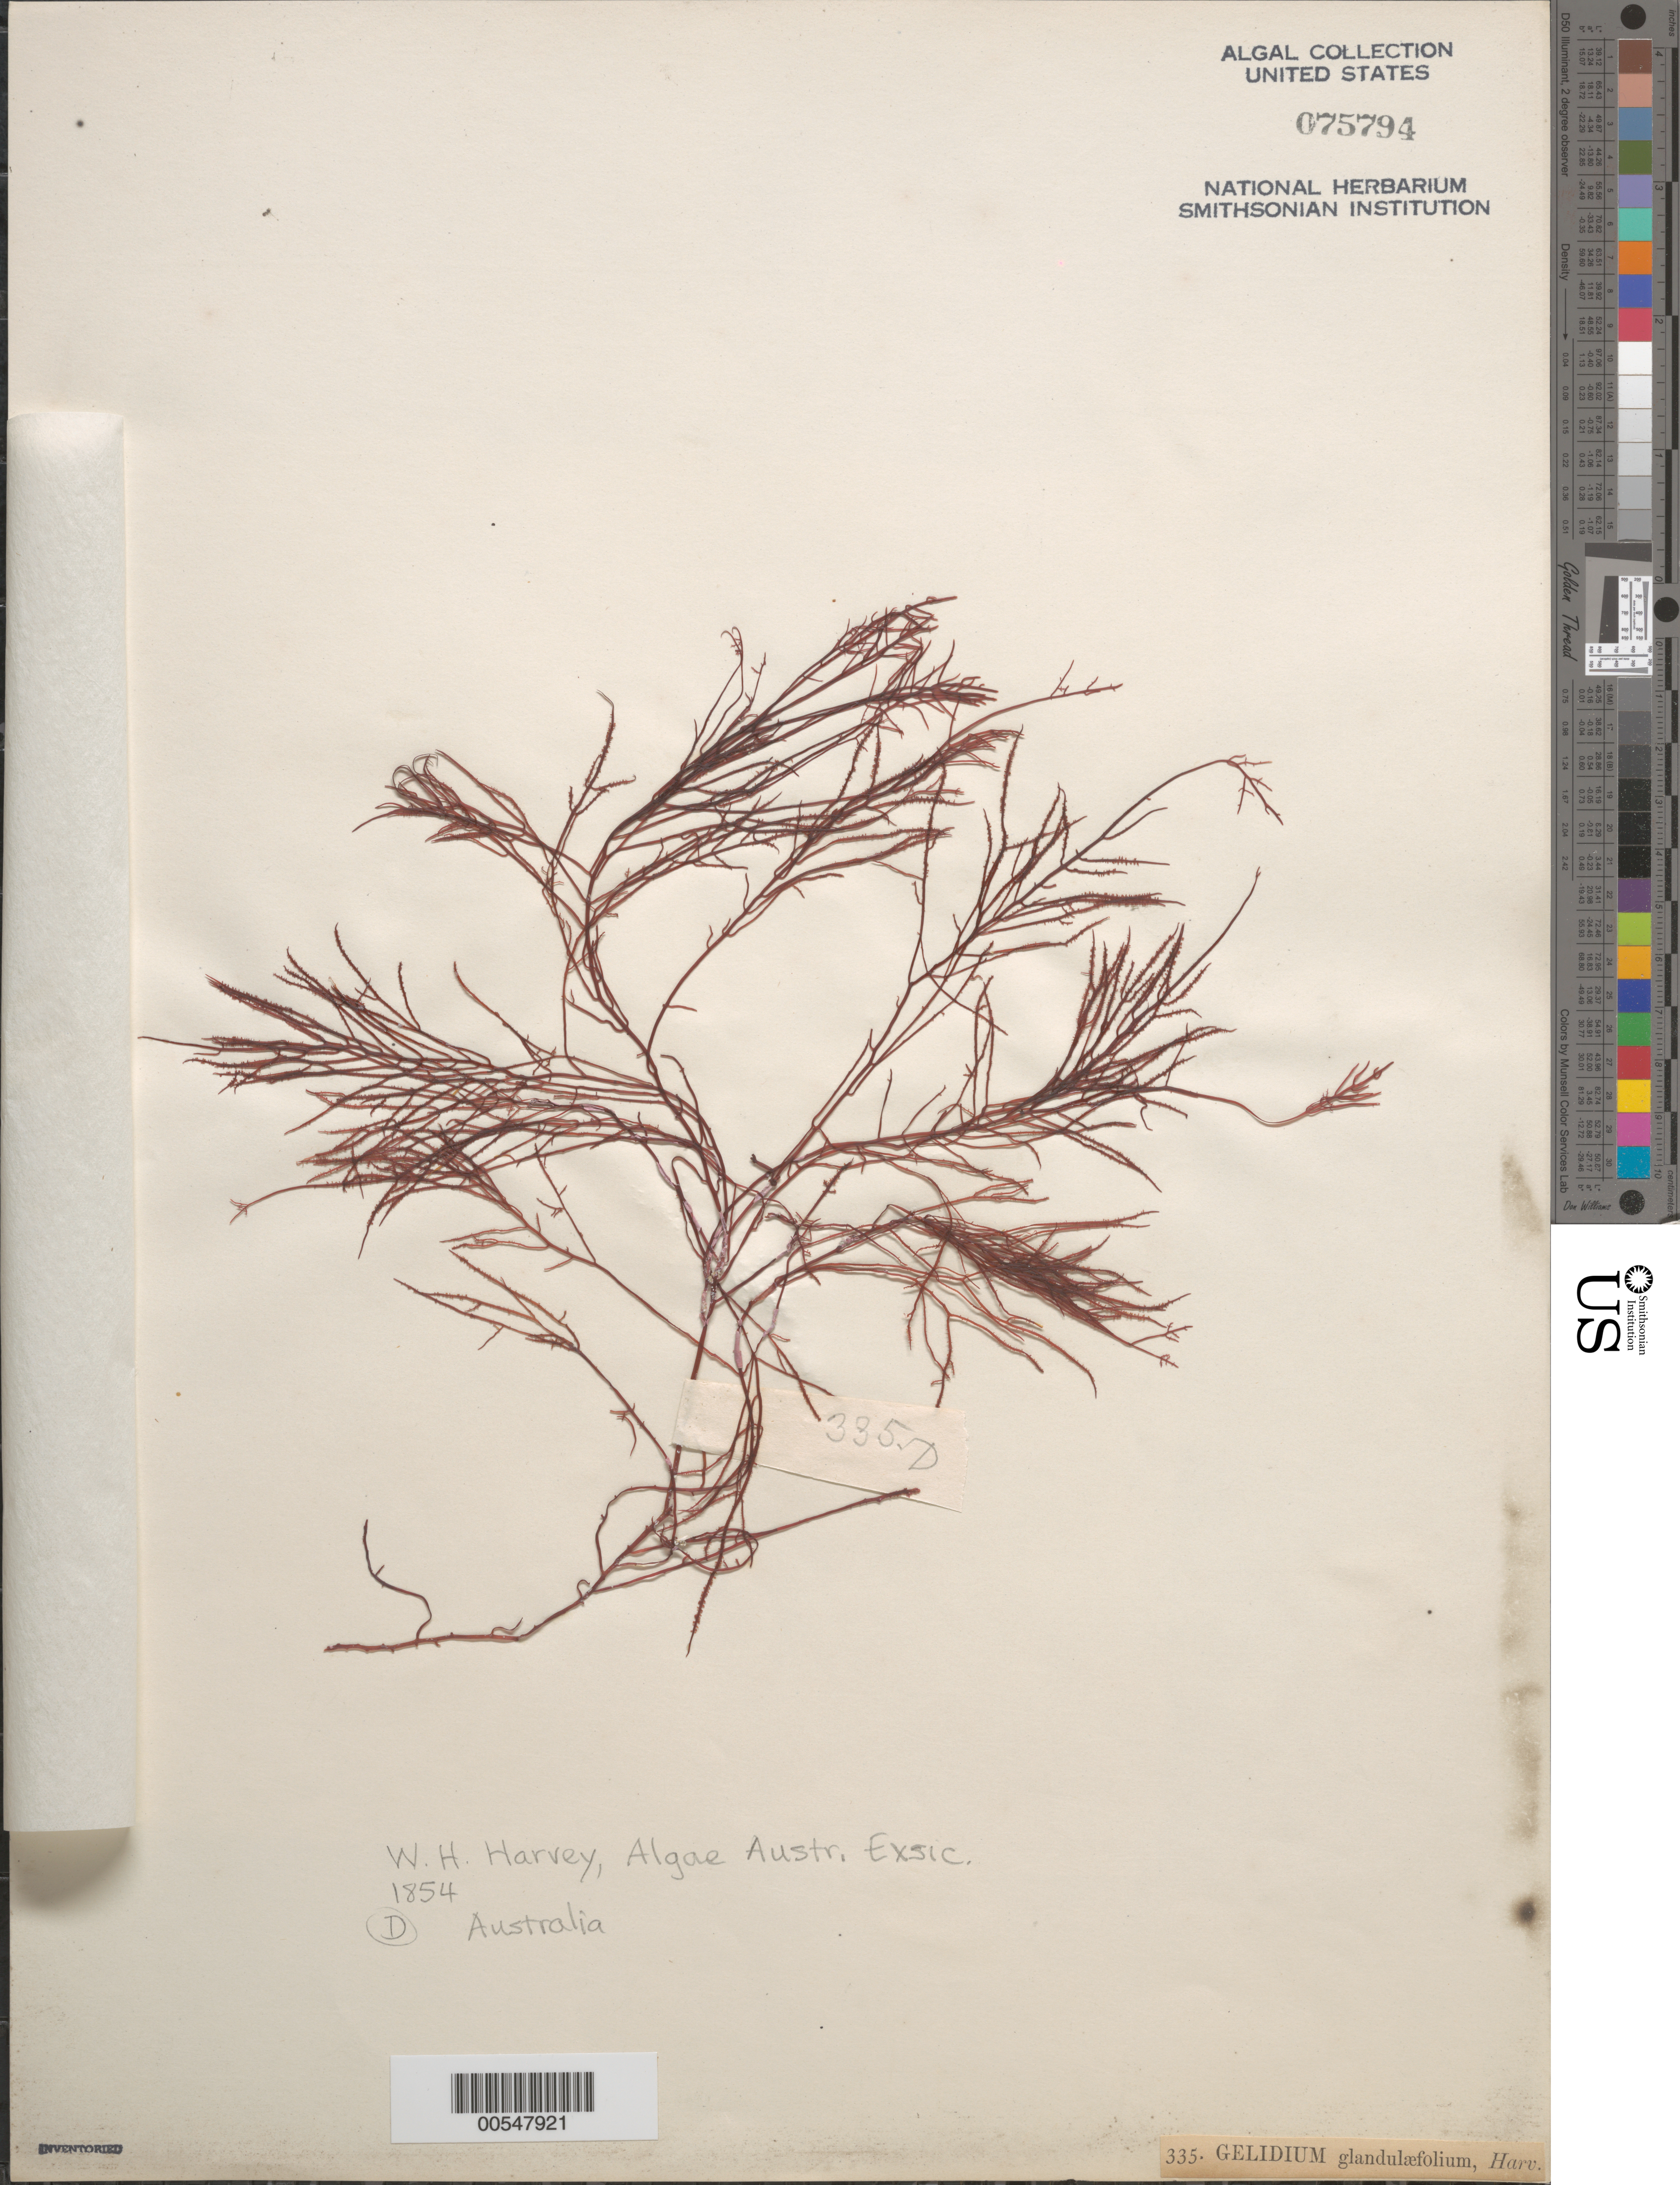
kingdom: Plantae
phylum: Rhodophyta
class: Florideophyceae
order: Gelidiales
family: Gelidiaceae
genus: Gelidium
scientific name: Gelidium asperum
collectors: W. Harvey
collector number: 335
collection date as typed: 1854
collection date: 1854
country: Australia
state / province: Western Australia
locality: Princess Royal Harbor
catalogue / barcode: US 75794